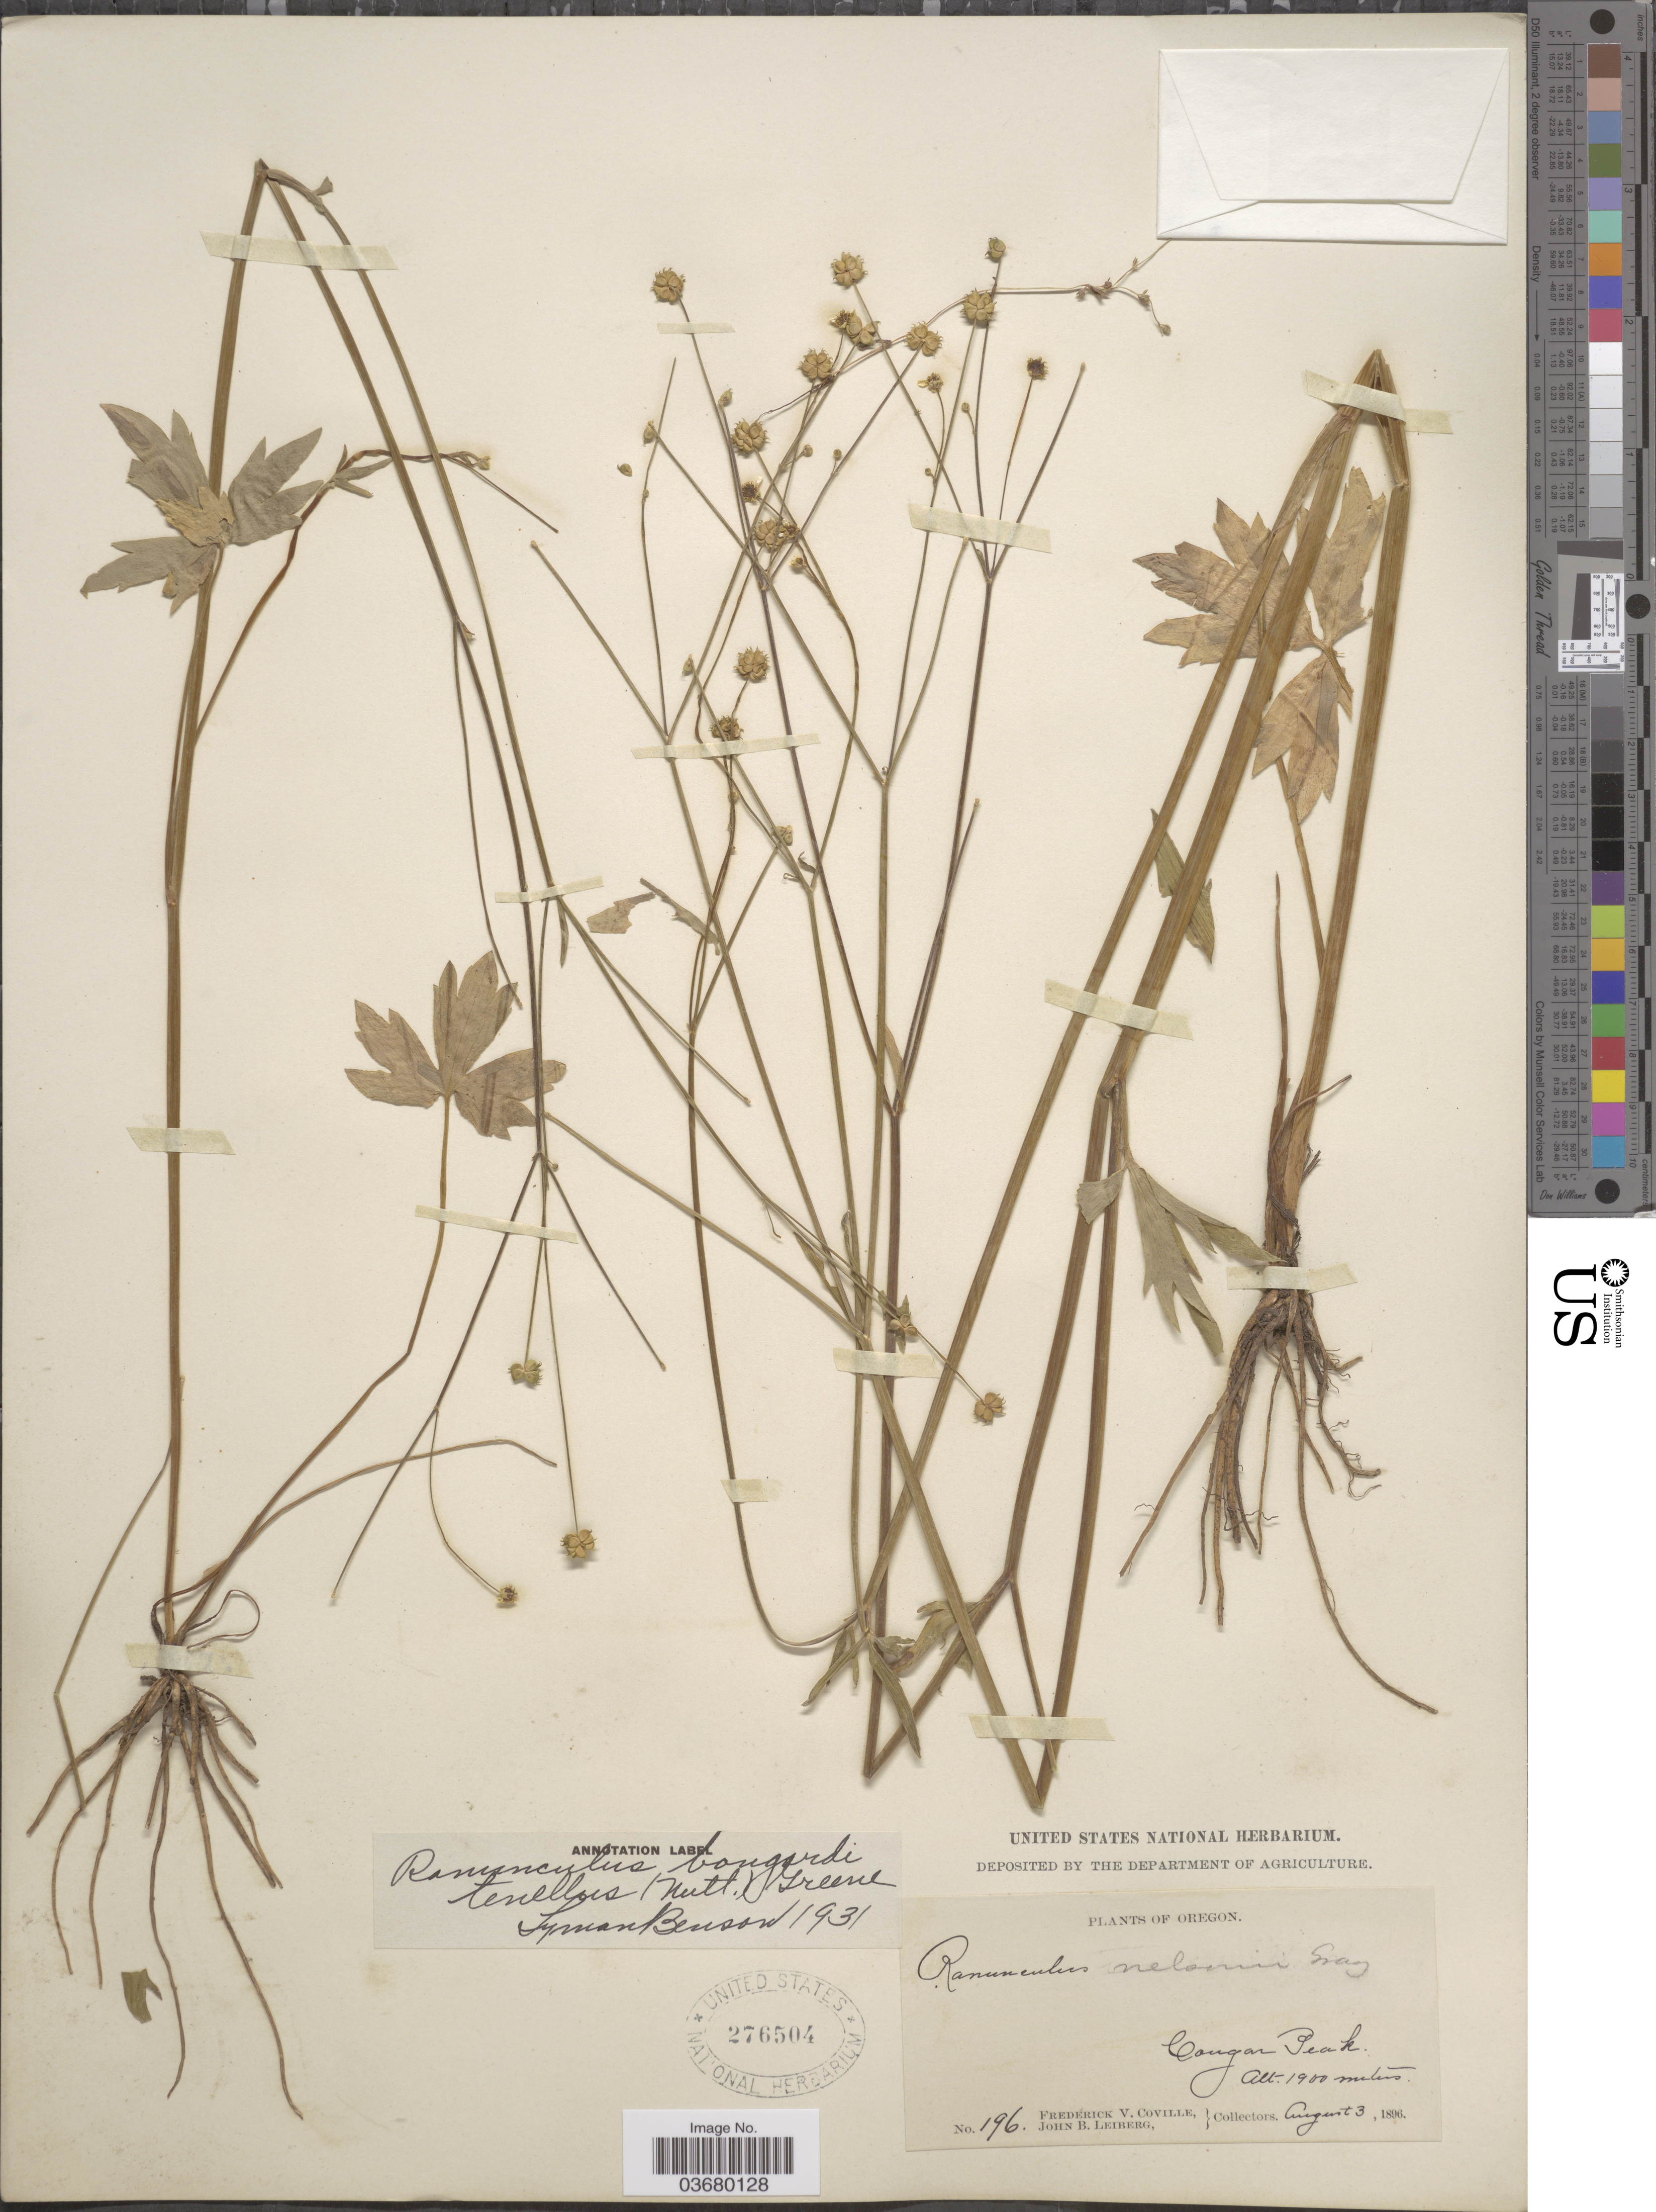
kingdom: Plantae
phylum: Tracheophyta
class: Magnoliopsida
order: Ranunculales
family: Ranunculaceae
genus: Ranunculus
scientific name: Ranunculus bongardii var. tenellus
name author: (A. Gray) Greene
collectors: F. V. Coville & J. B. Leiberg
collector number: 196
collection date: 1896-08-03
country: United States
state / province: Oregon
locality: Cougar Peak.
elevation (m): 1900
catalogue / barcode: US 276504